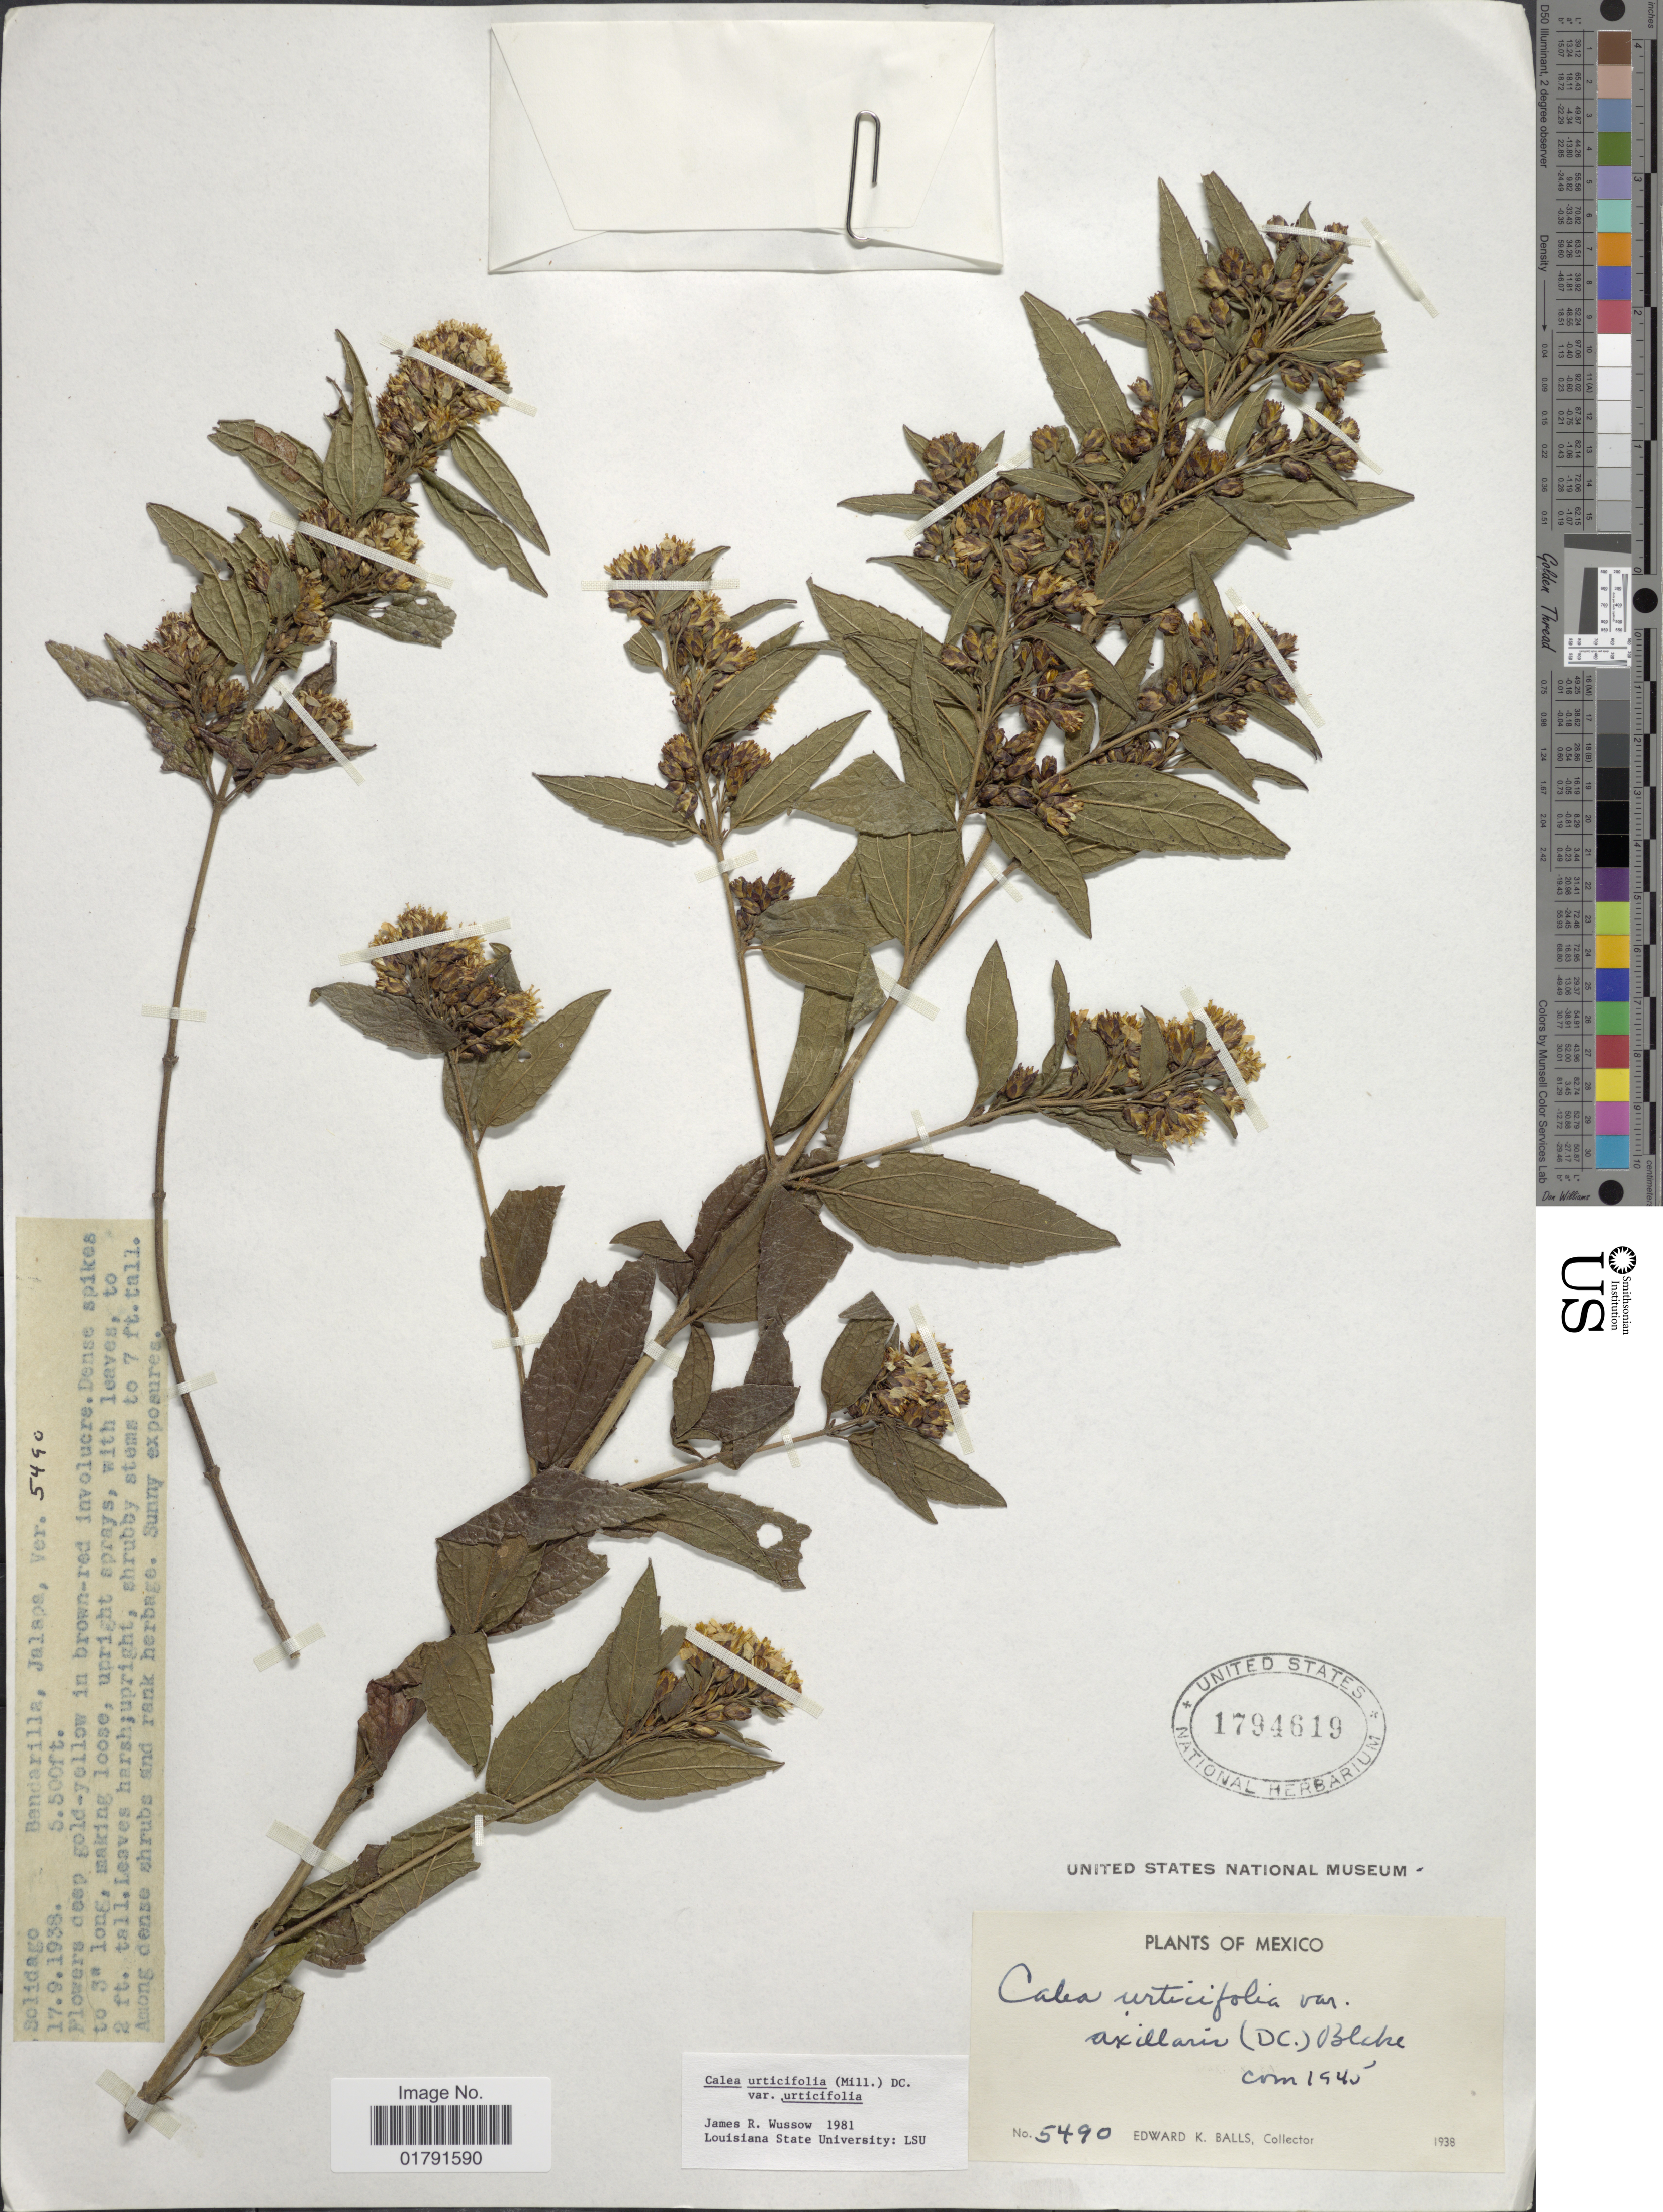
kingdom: Plantae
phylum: Tracheophyta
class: Magnoliopsida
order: Asterales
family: Asteraceae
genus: Calea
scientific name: Calea urticifolia var. urticifolia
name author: (Mill.) DC.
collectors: E. K. Balls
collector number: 5490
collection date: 1938-09-17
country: Mexico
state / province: Veracruz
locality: Solidago, Bandarilla, Jalapa.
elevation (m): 1676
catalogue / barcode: US 1794619